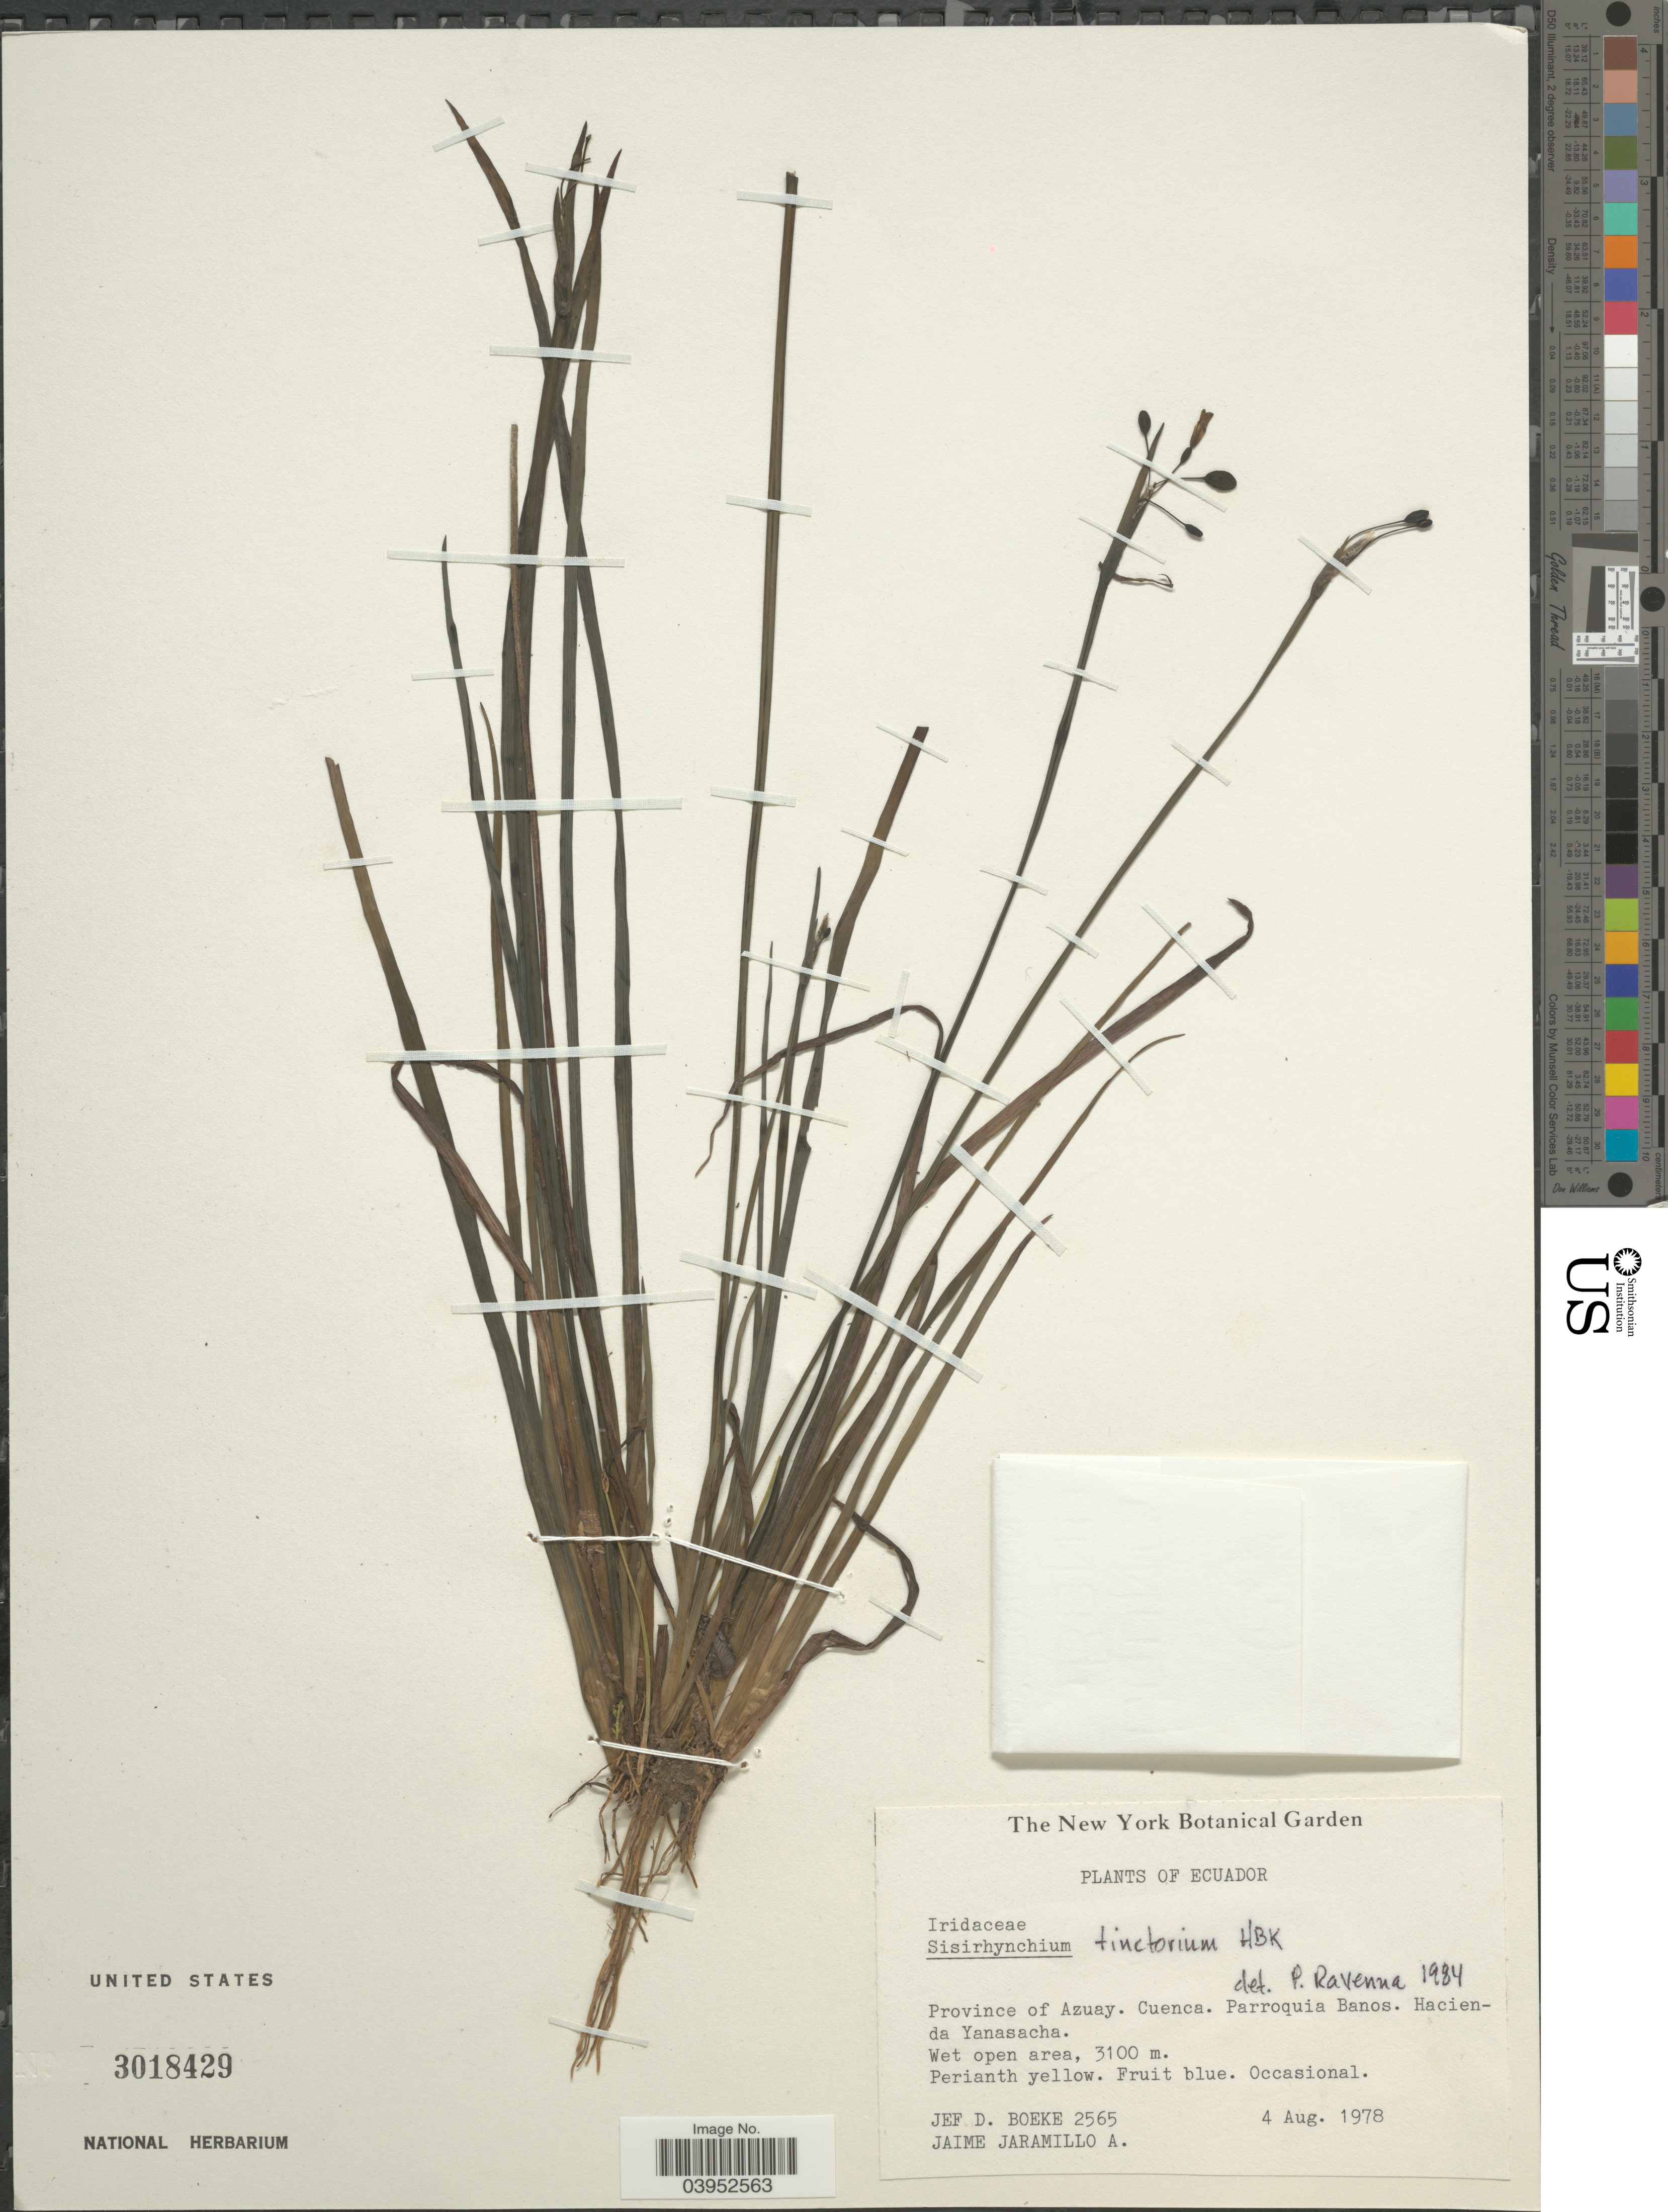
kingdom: Plantae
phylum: Tracheophyta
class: Liliopsida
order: Asparagales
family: Iridaceae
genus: Sisyrinchium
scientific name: Sisyrinchium tinctorium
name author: Kunth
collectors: J. Boeke & J. Jaramillo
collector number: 2565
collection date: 1978-08-04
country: Ecuador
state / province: Azuay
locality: Cuenca. Parroquia Banos. Hacienda Yanasacha.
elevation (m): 3100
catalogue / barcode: US 3018429